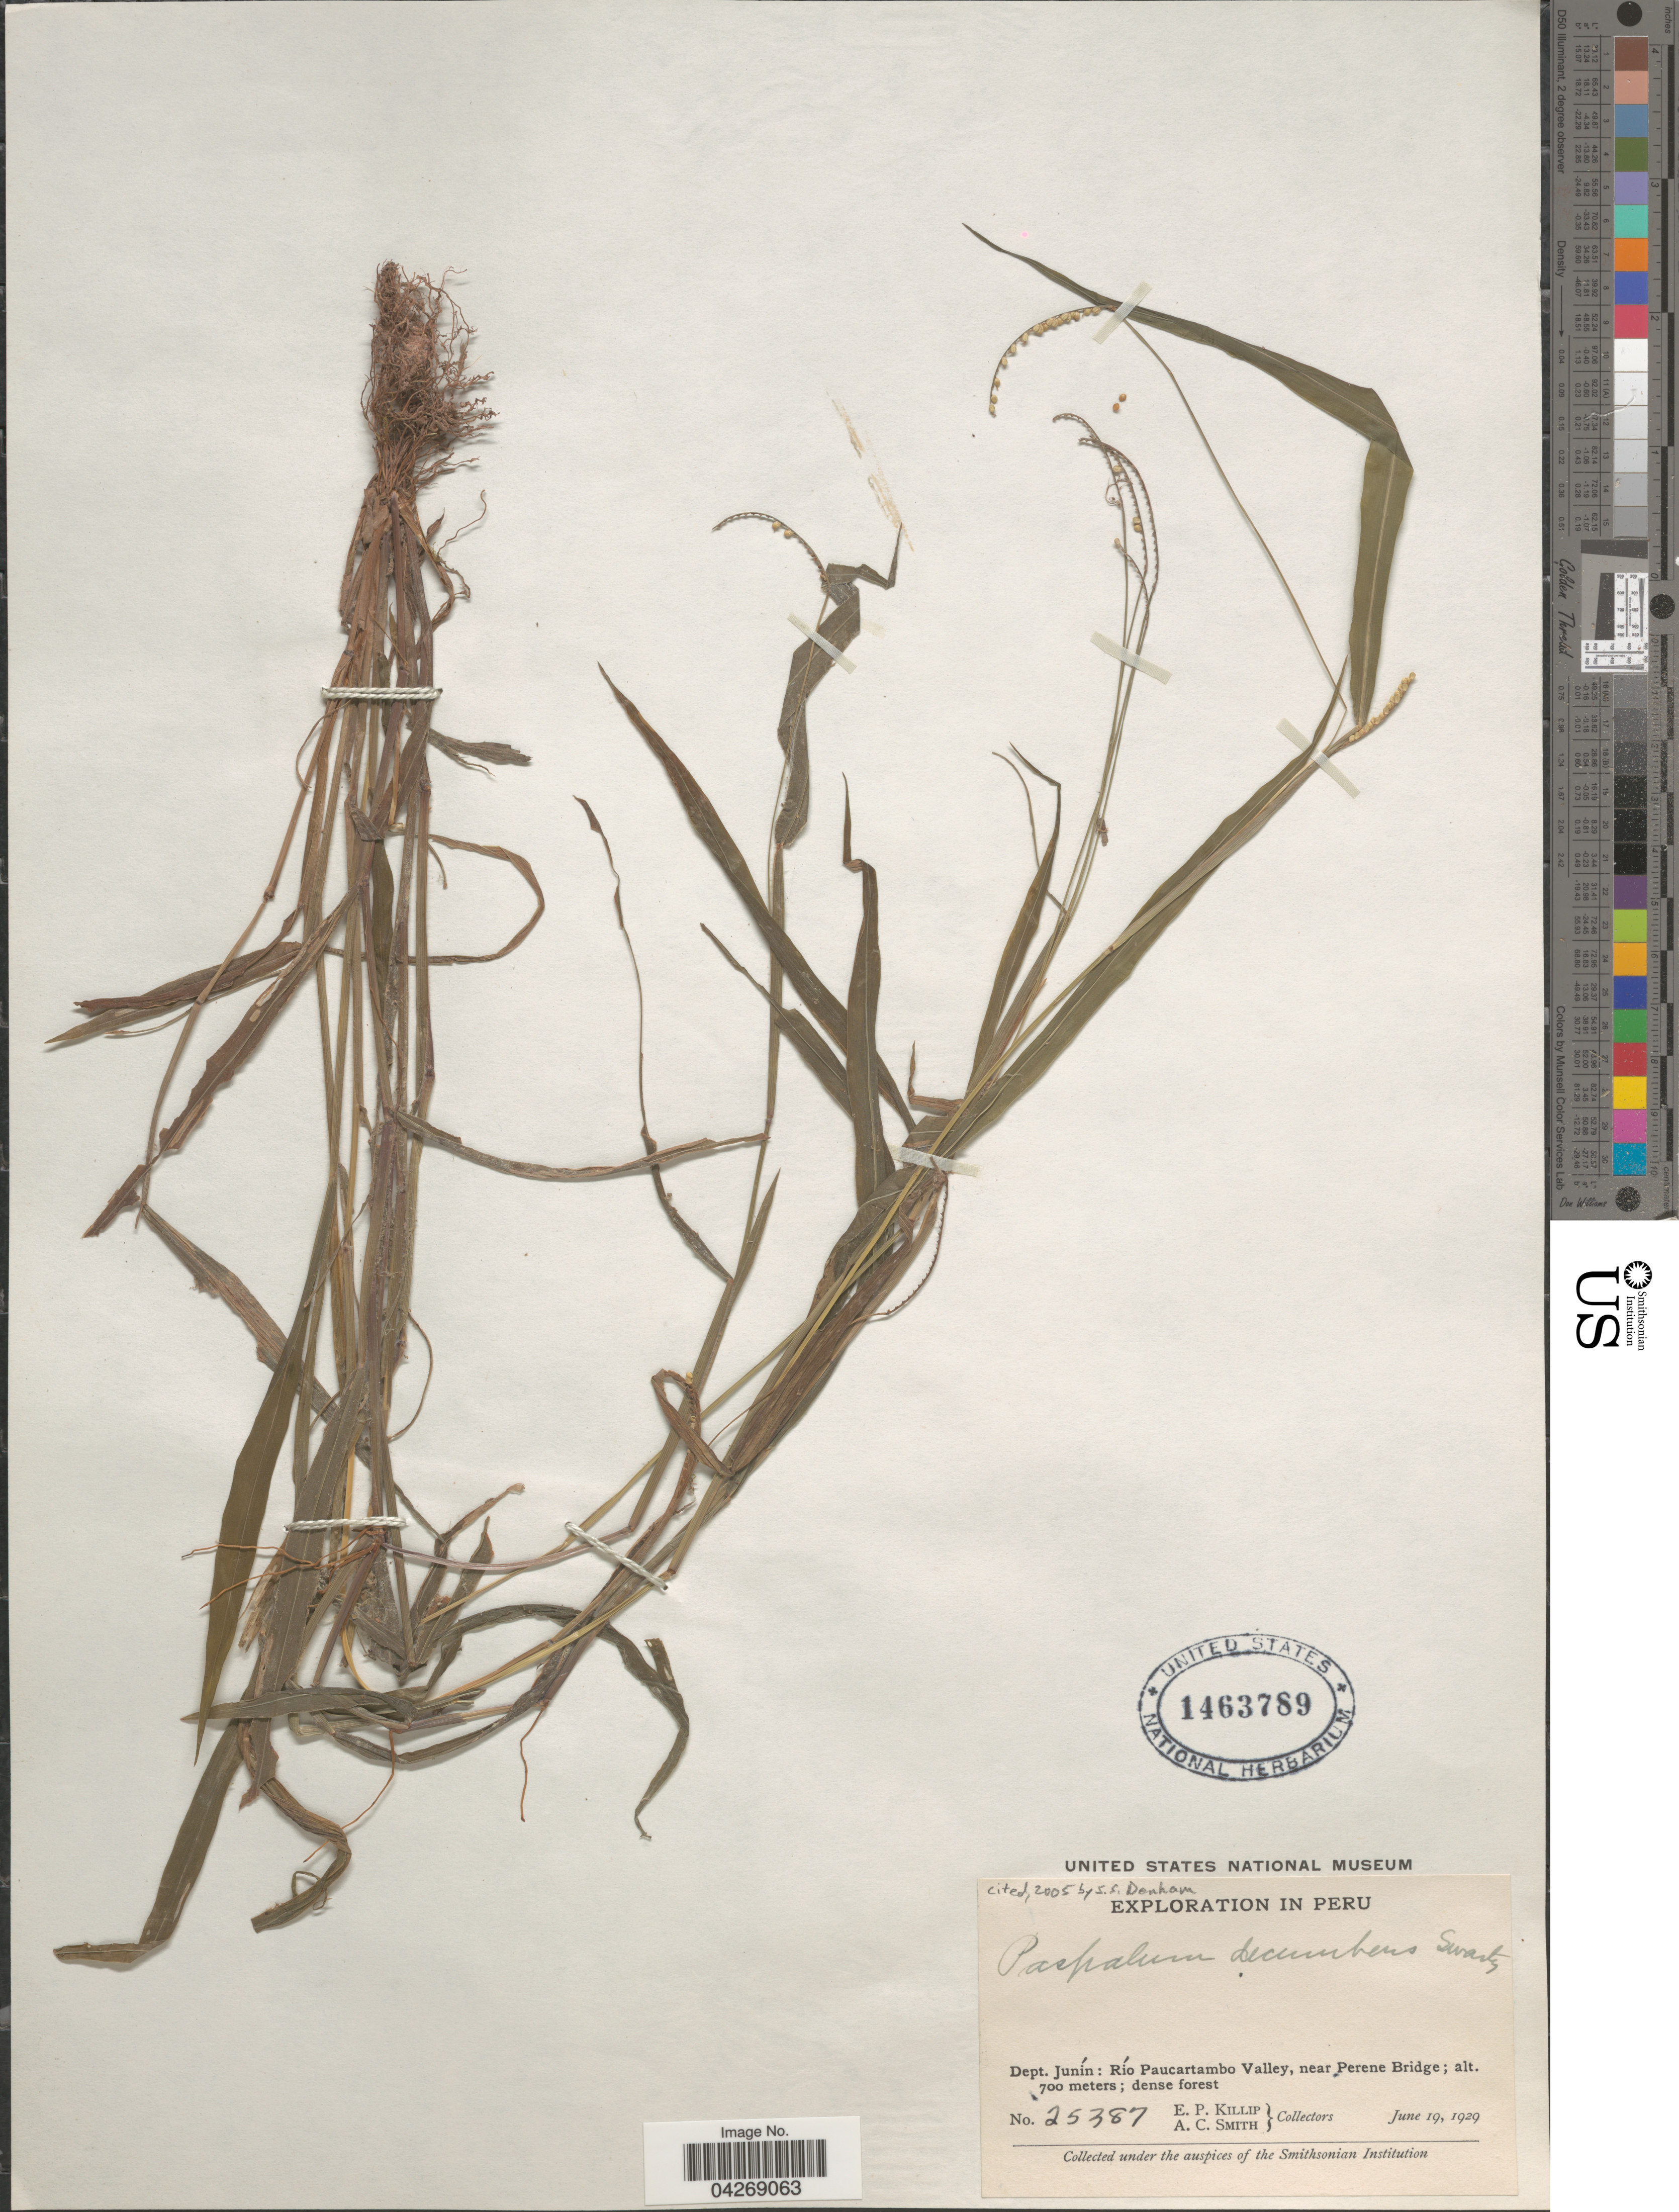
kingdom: Plantae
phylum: Tracheophyta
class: Liliopsida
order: Poales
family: Poaceae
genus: Paspalum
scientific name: Paspalum decumbens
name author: Sw.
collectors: E. P. Killip & A. C. Smith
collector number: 25387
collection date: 1929-06-19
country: Peru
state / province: Junín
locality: Exploration in Peru. Dept. Junín: Río Paucartambo Valley, near Perene Bridge.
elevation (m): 700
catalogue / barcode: US 1463789